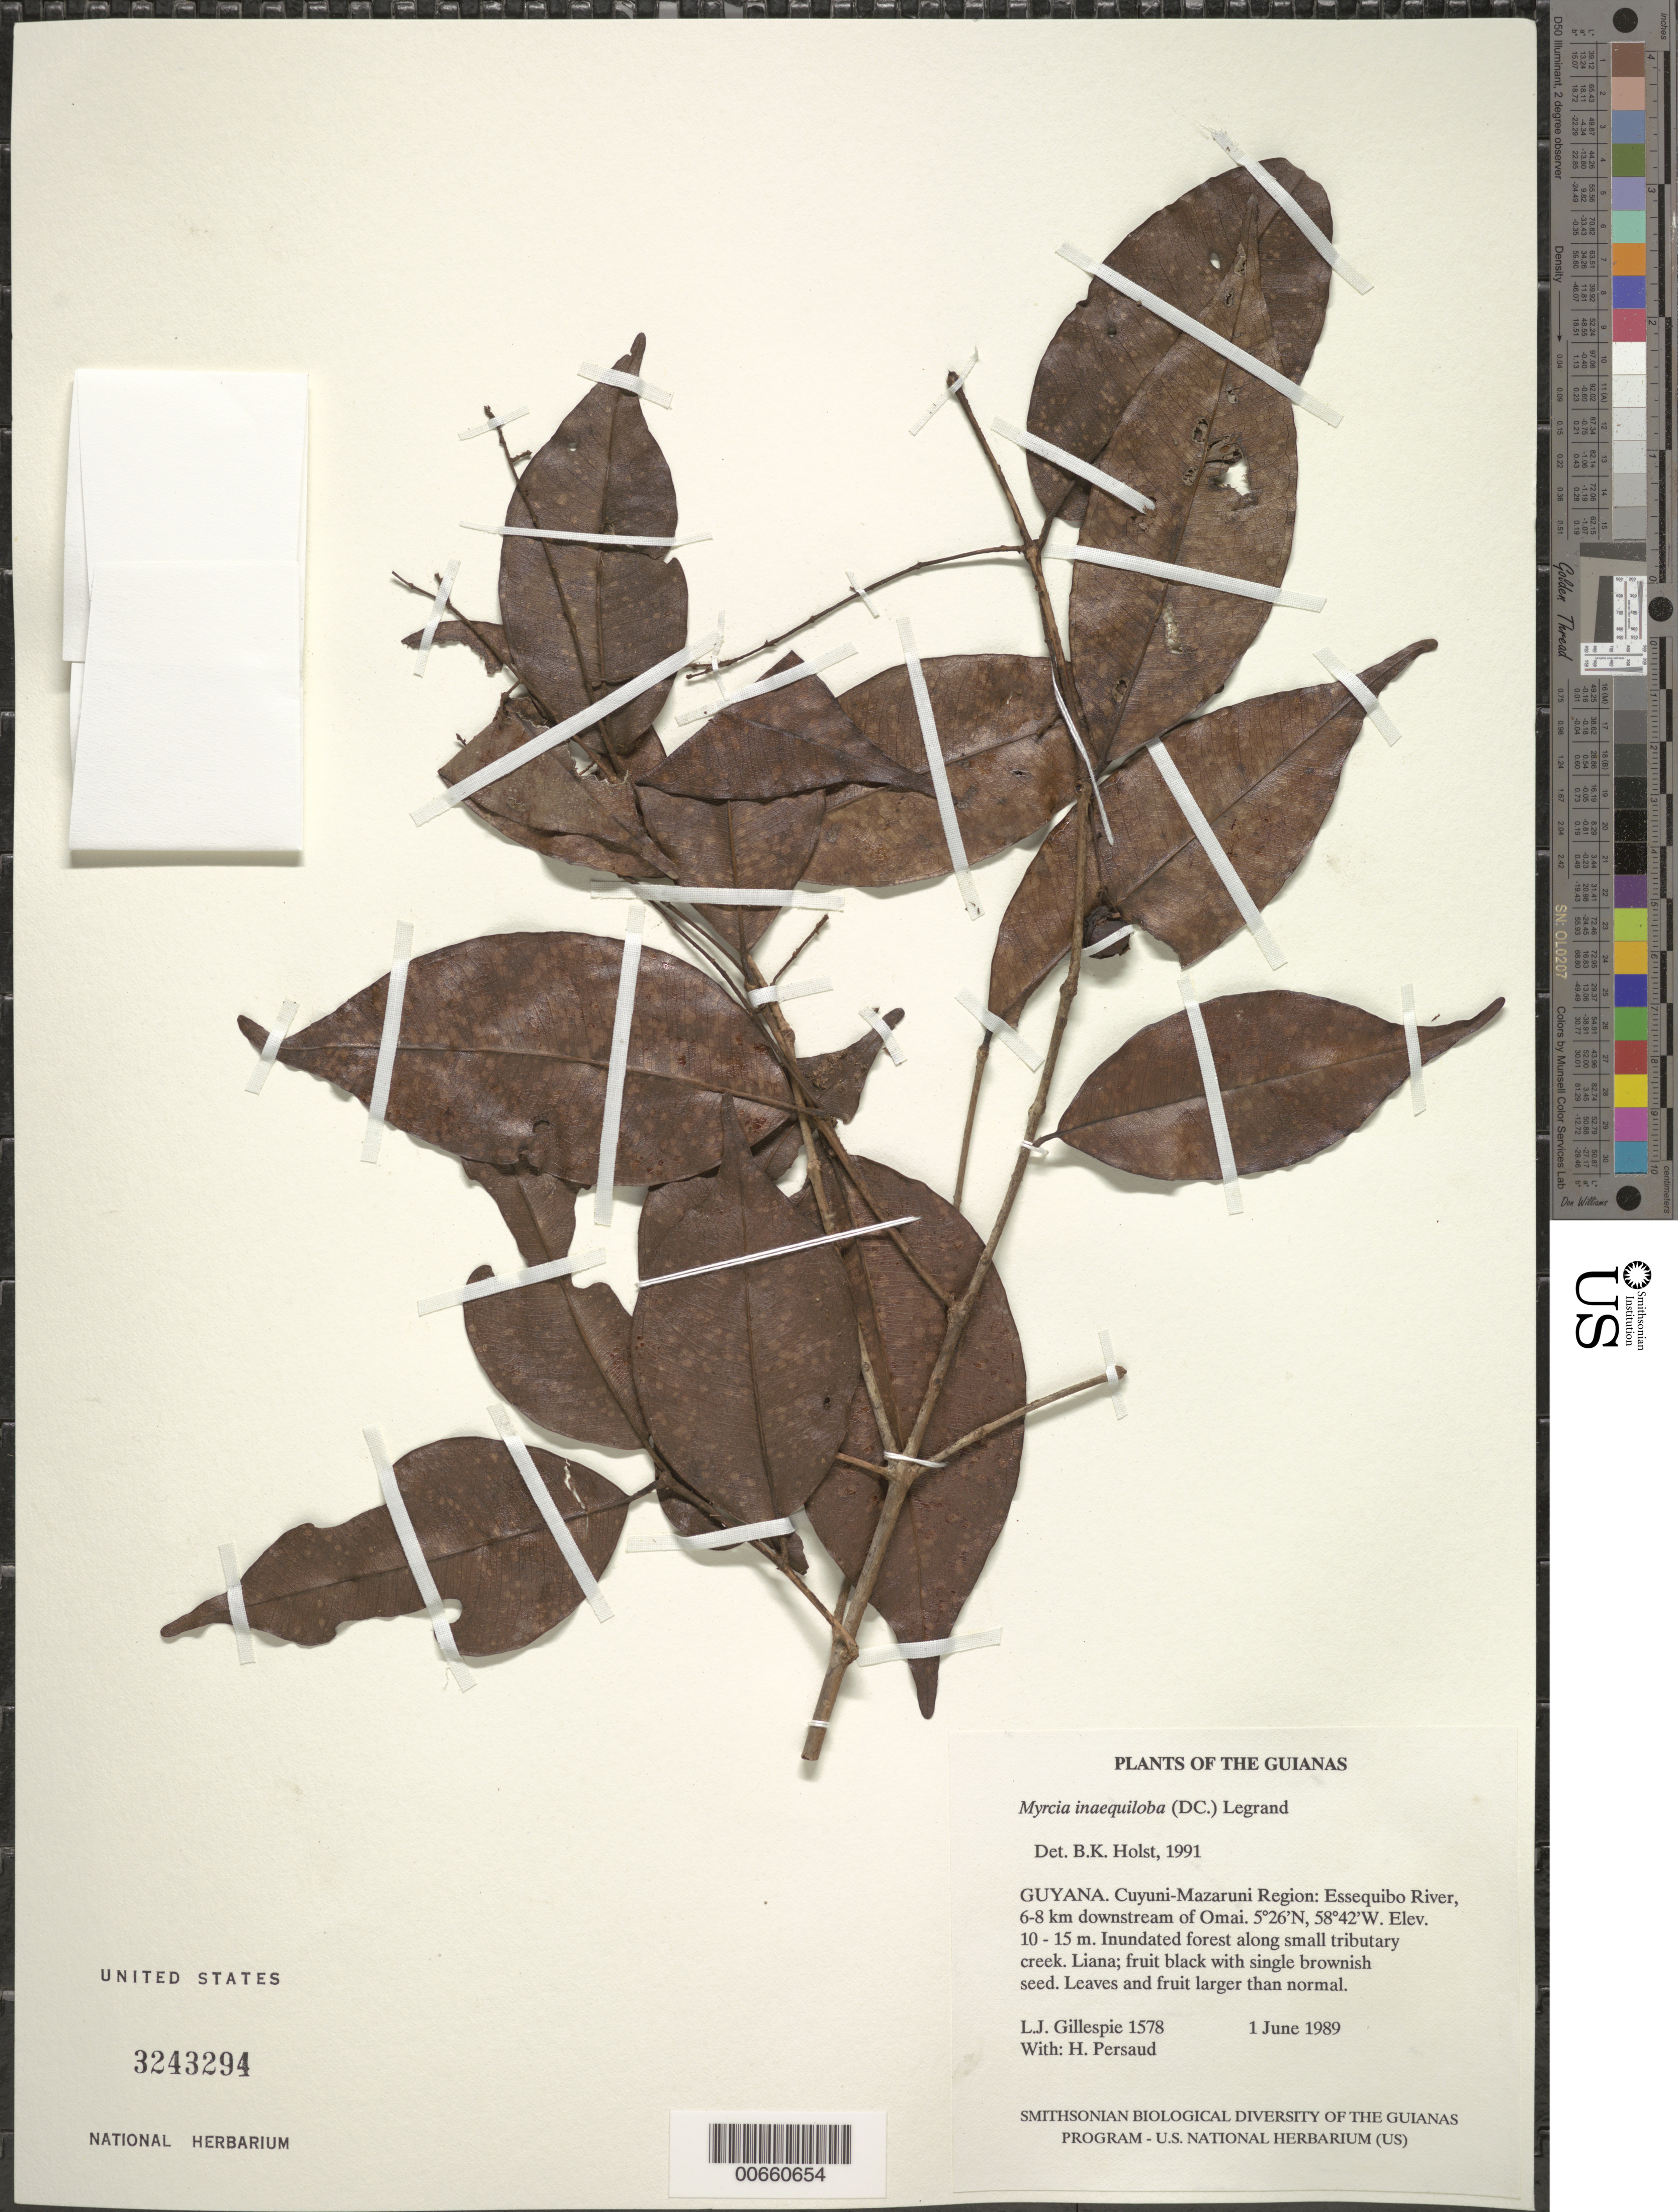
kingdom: Plantae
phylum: Tracheophyta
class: Magnoliopsida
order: Myrtales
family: Myrtaceae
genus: Myrcia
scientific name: Myrcia inaequiloba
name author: (DC.) D. Legrand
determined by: Holst, Bruce K.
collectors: L. J. Gillespie & H. Persaud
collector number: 1578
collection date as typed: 1 June 1989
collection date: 1989-06-01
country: Guyana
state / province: Cuyuni-Mazaruni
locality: Essequibo River, 6-8 km downstream of Omai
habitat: Inundated forest along small tributary creek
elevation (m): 10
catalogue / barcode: US 3243294